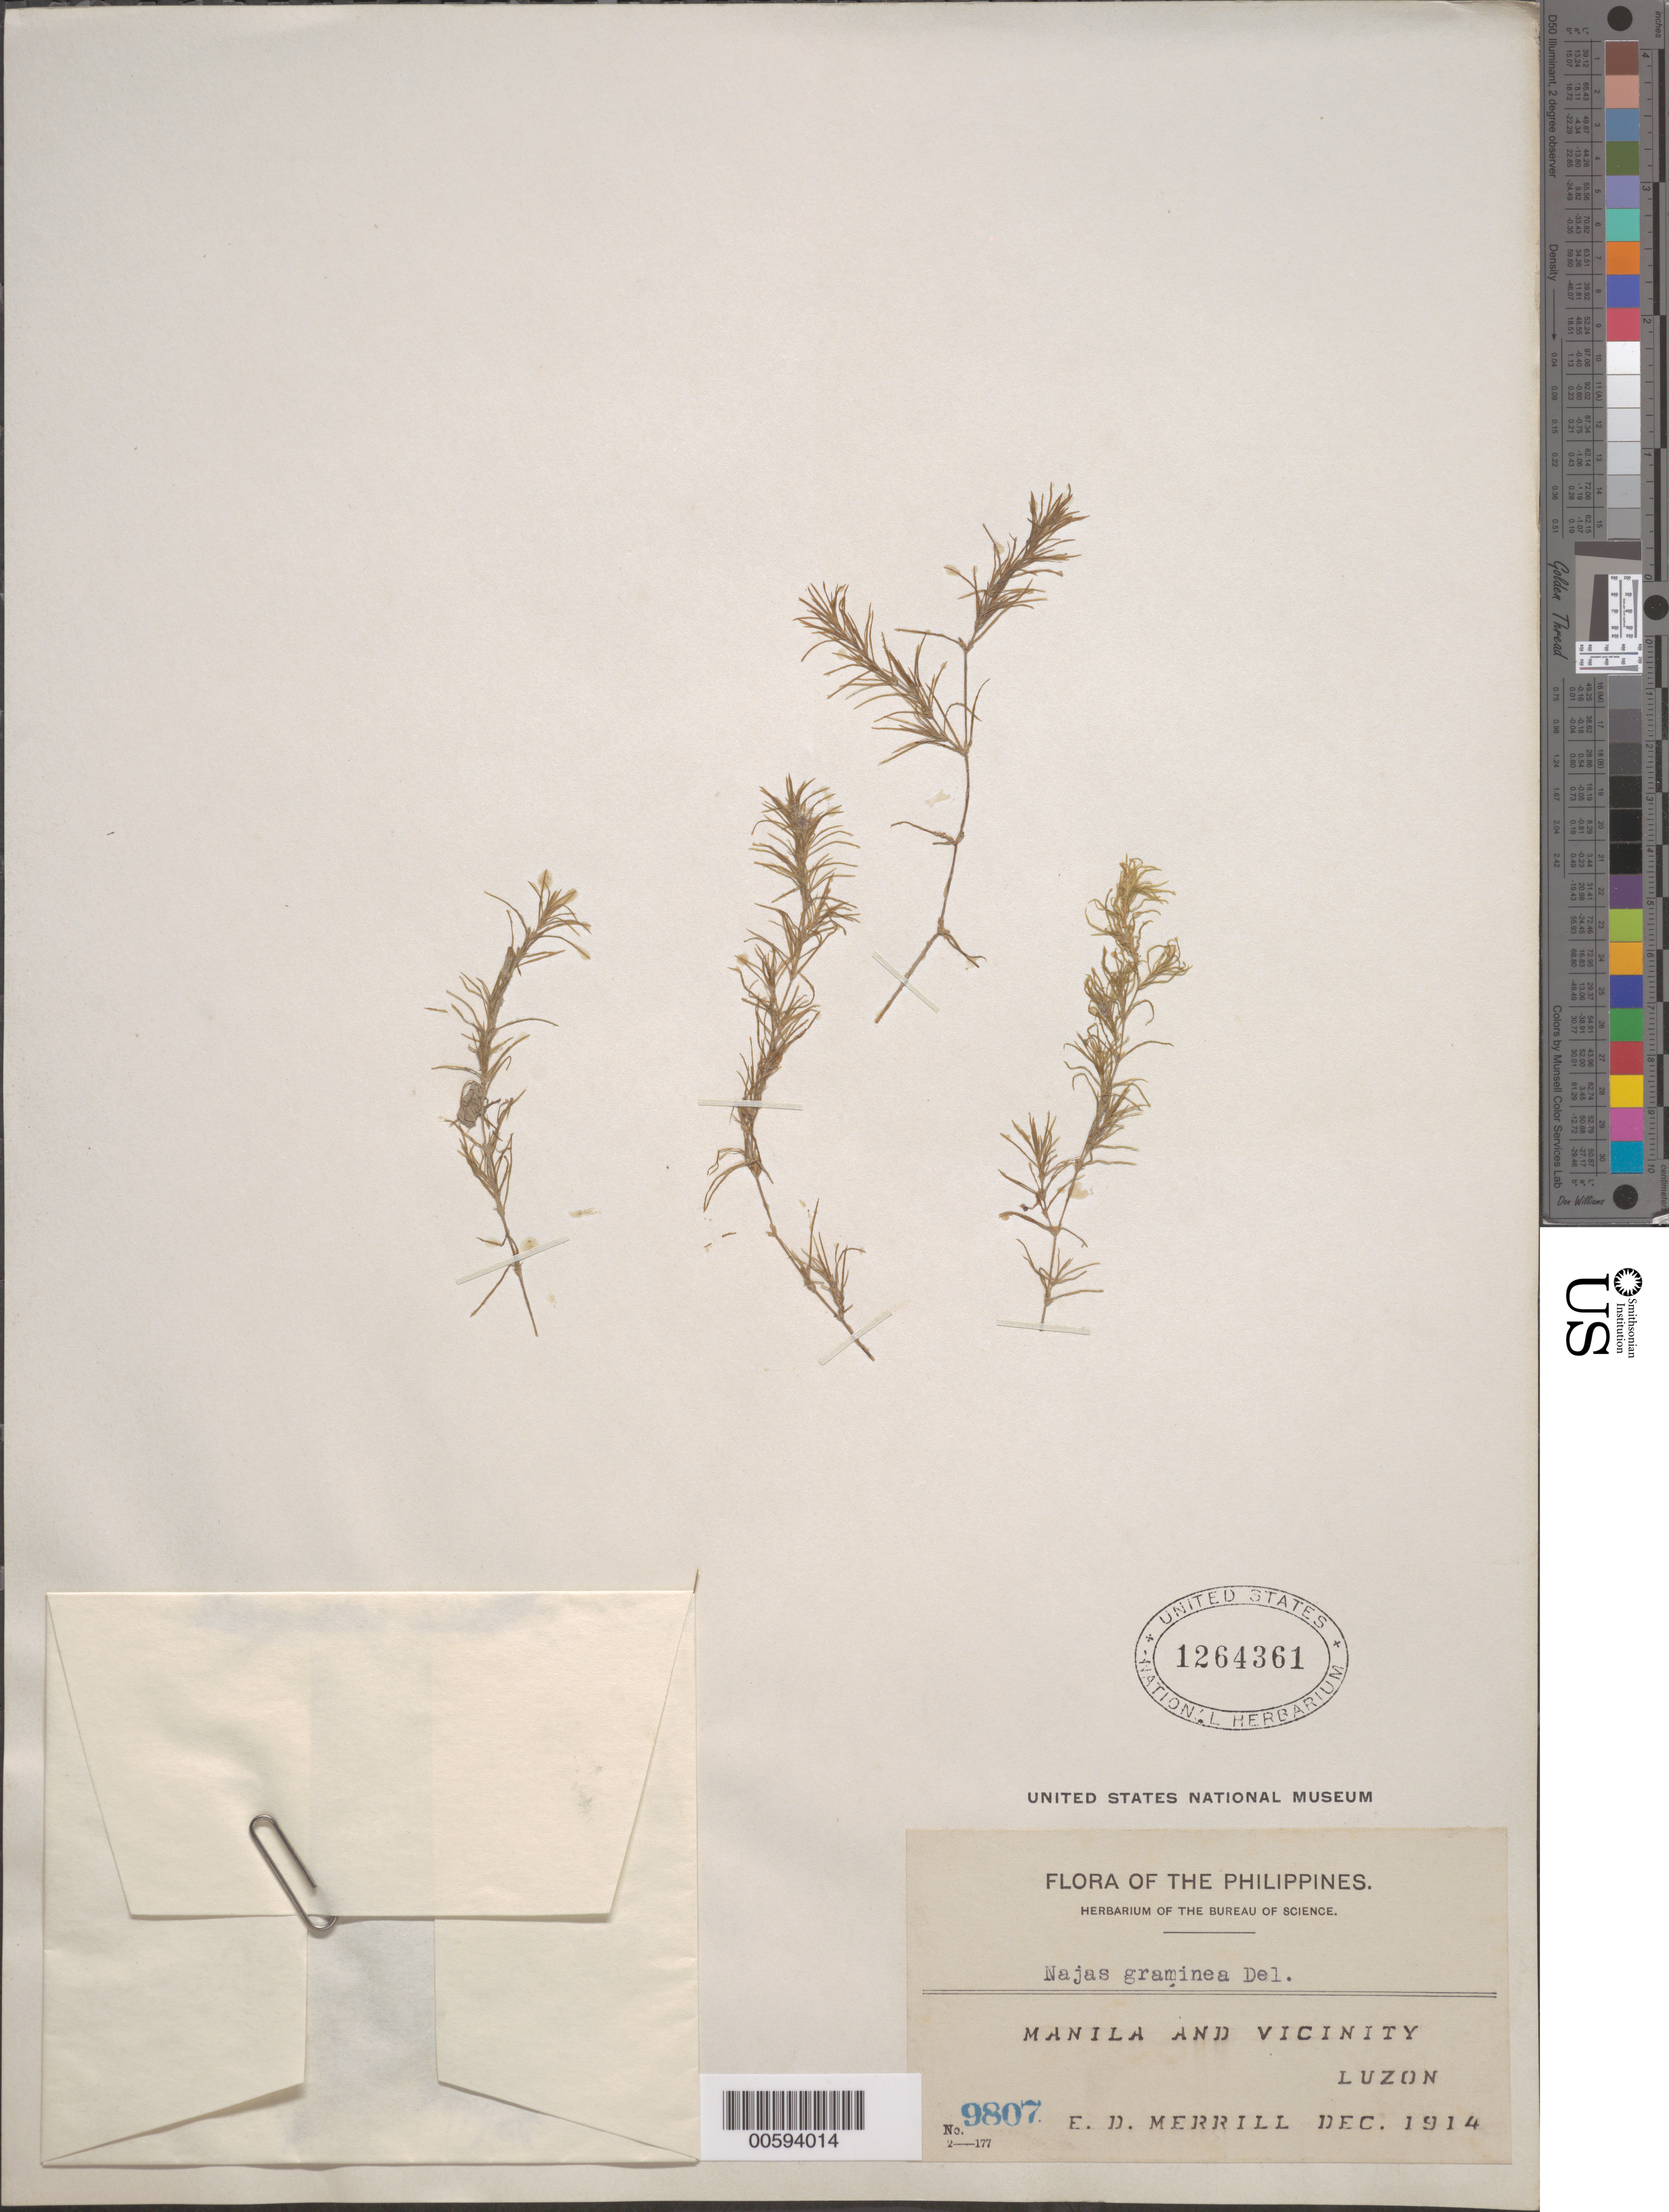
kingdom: Plantae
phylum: Tracheophyta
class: Liliopsida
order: Alismatales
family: Hydrocharitaceae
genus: Najas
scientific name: Najas graminea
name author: Delile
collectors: E. D. Merrill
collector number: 9807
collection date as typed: Dec 1914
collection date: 1914-12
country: Philippines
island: Luzon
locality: Manila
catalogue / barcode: US 1264361